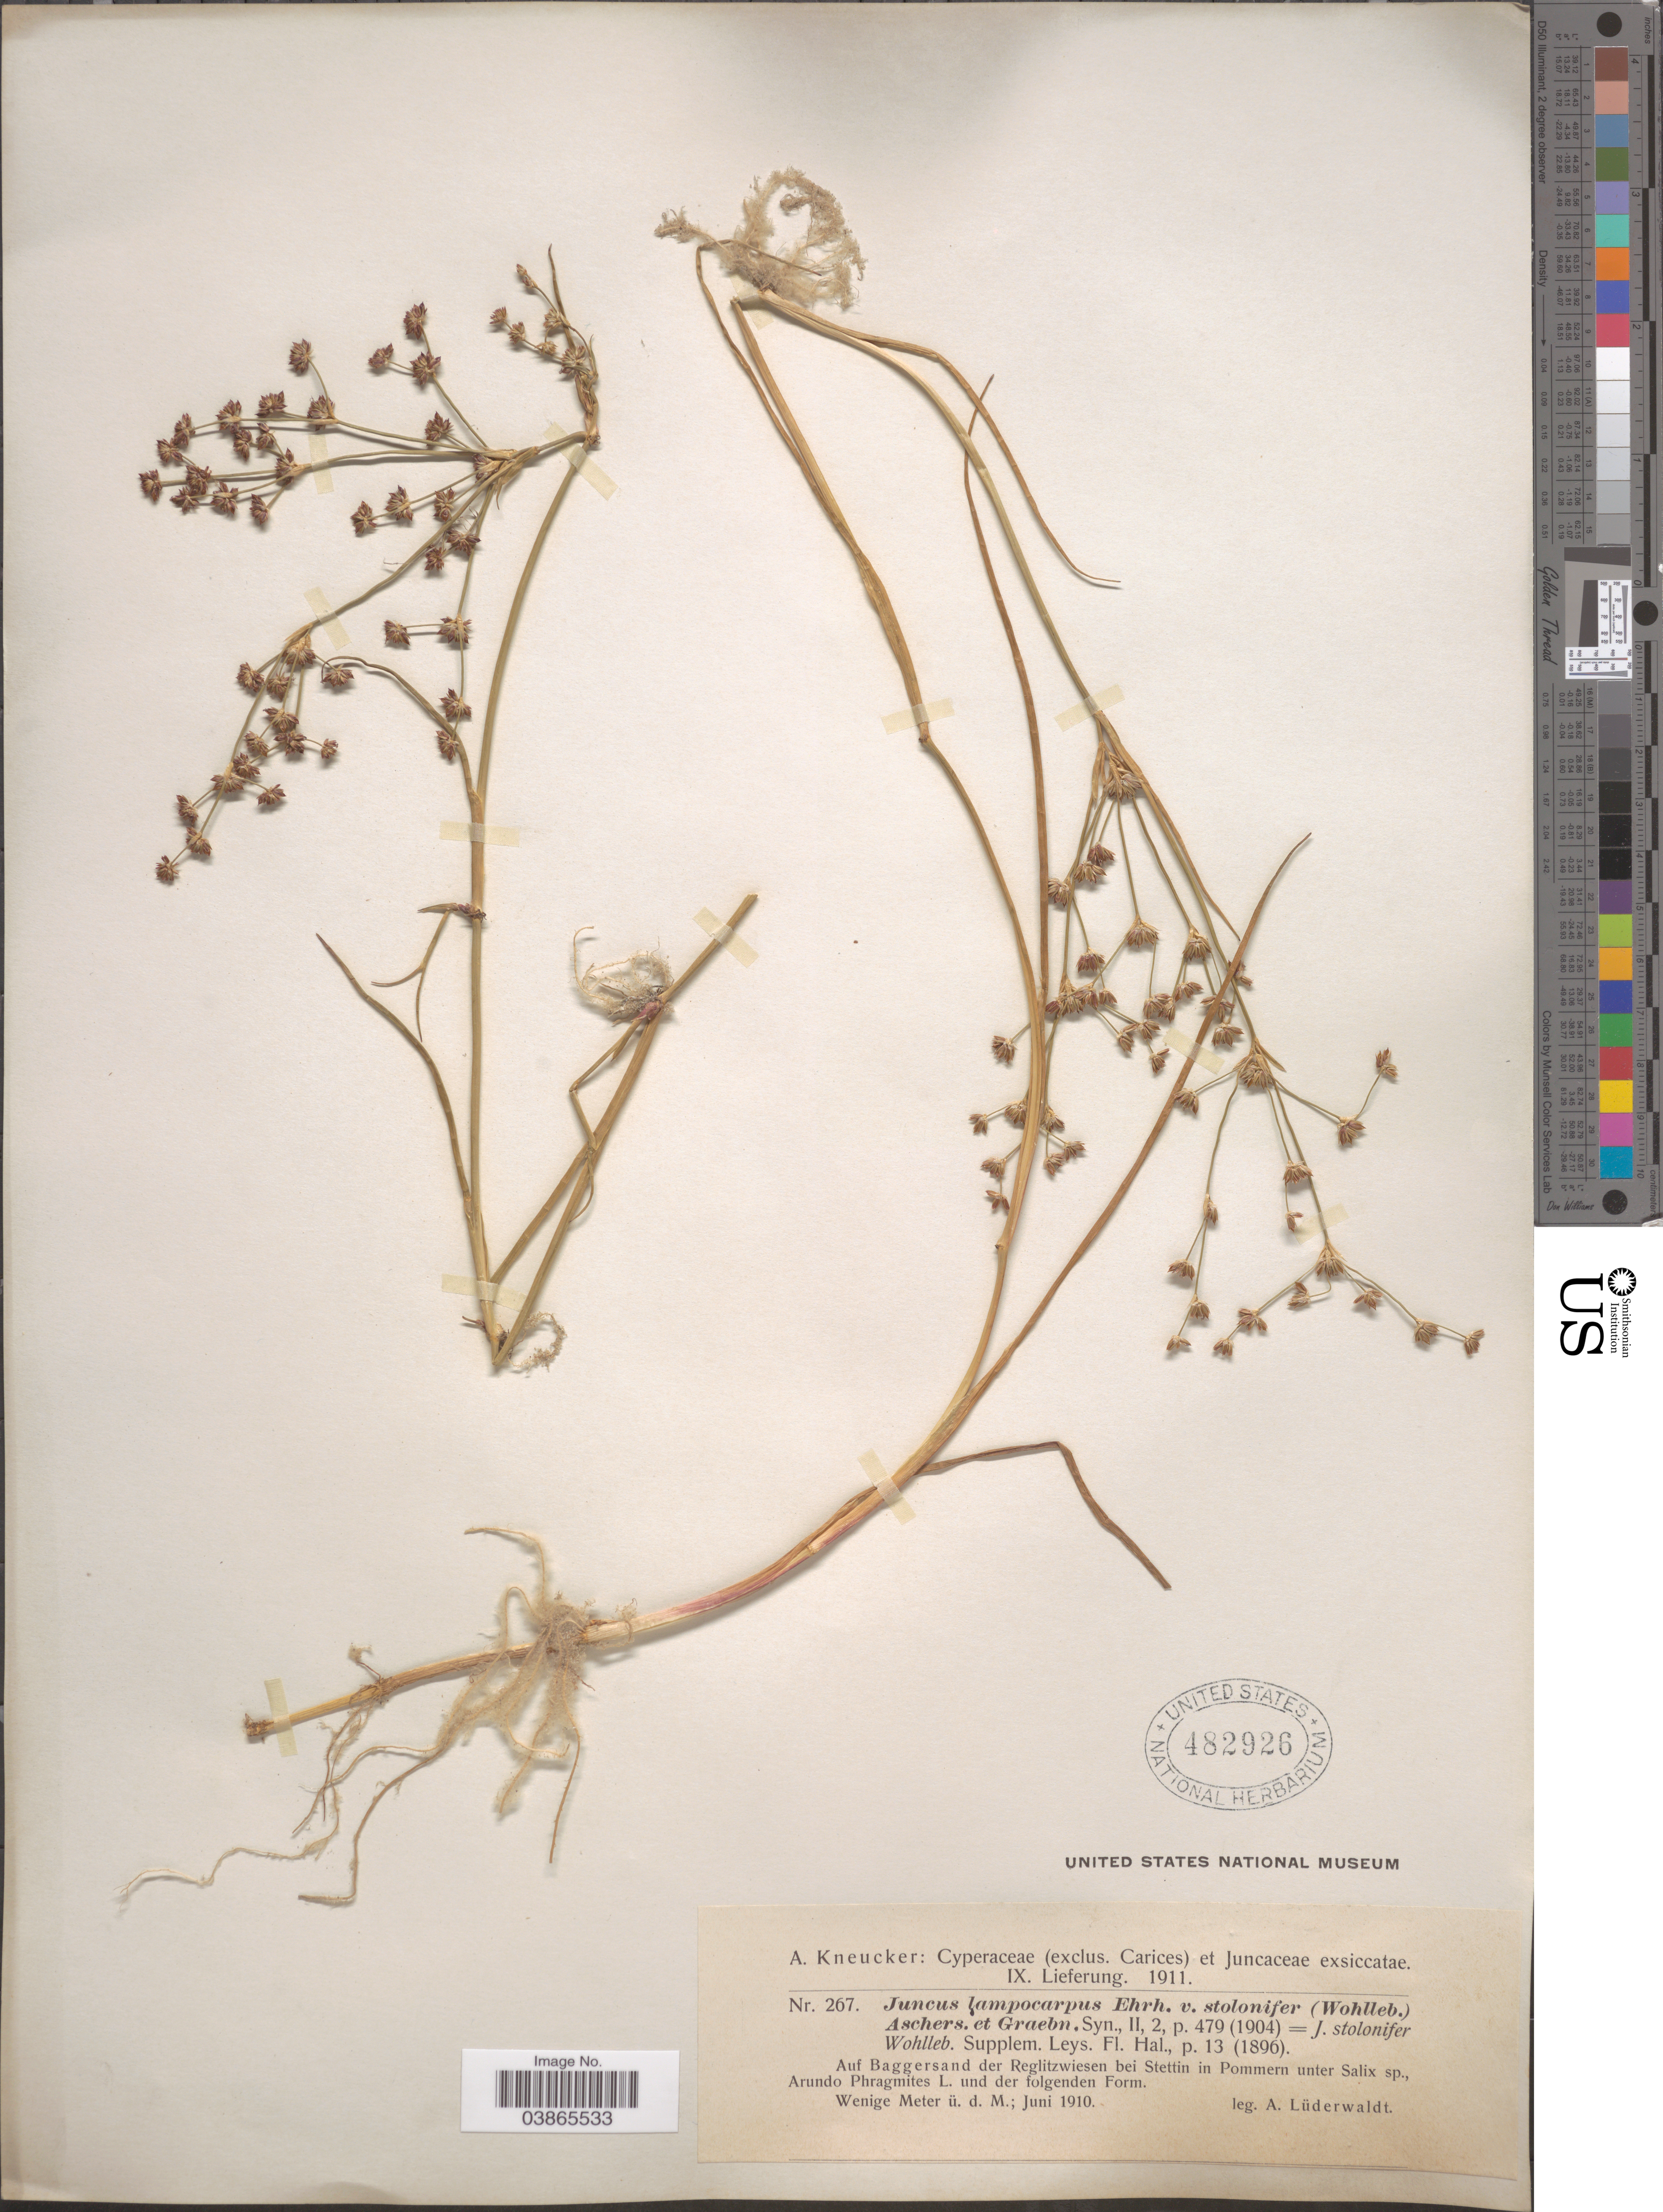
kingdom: Plantae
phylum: Tracheophyta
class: Liliopsida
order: Poales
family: Juncaceae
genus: Juncus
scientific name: Juncus lampocarpus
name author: Ehrh.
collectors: A. Lüderwaldt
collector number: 267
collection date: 1910-06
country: Poland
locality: Auf Baggersand der Reglitzwiesen bei Stettin in Pommern unter Salix sp., Arundo Phragmites L. und der folgenden Form.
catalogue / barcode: US 482926